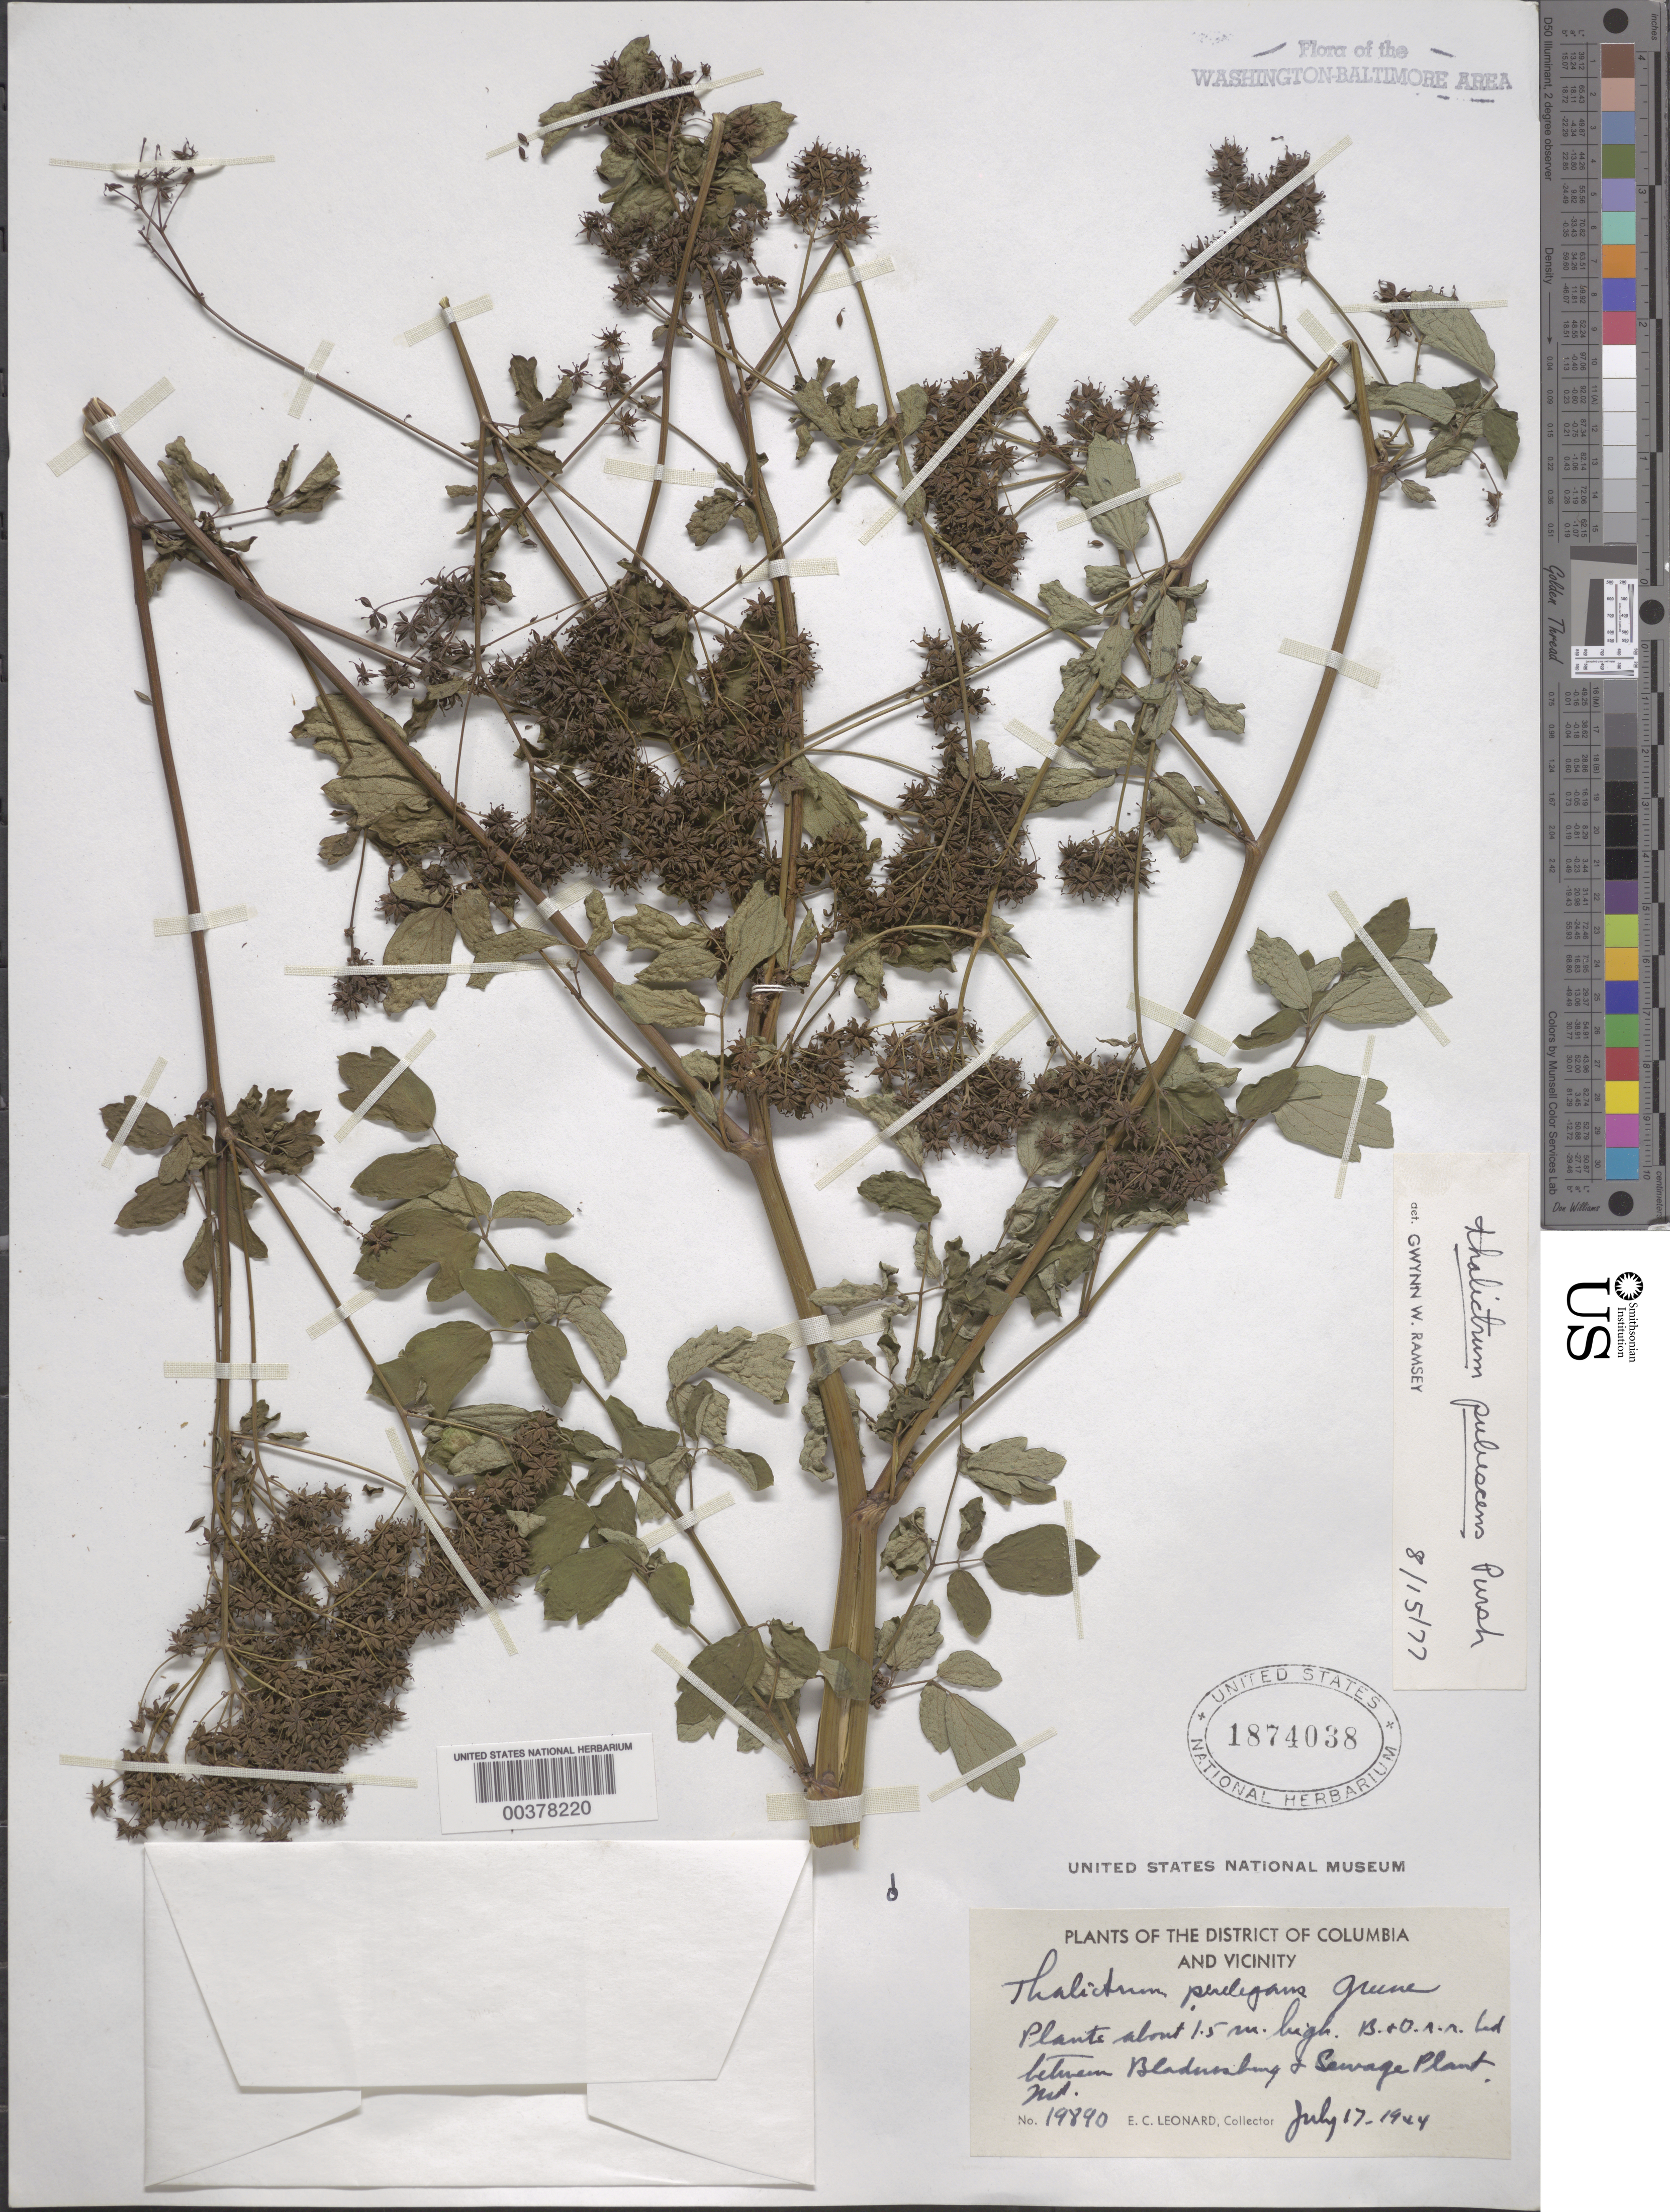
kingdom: Plantae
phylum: Tracheophyta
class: Magnoliopsida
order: Ranunculales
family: Ranunculaceae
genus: Thalictrum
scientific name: Thalictrum pubescens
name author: Pursh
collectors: E. C. Leonard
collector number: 19890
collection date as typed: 17 Jul 1944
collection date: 1944-07-17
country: United States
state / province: Maryland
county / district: Prince George's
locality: Between Bladensburg and Sewage Plant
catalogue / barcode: US 1874038